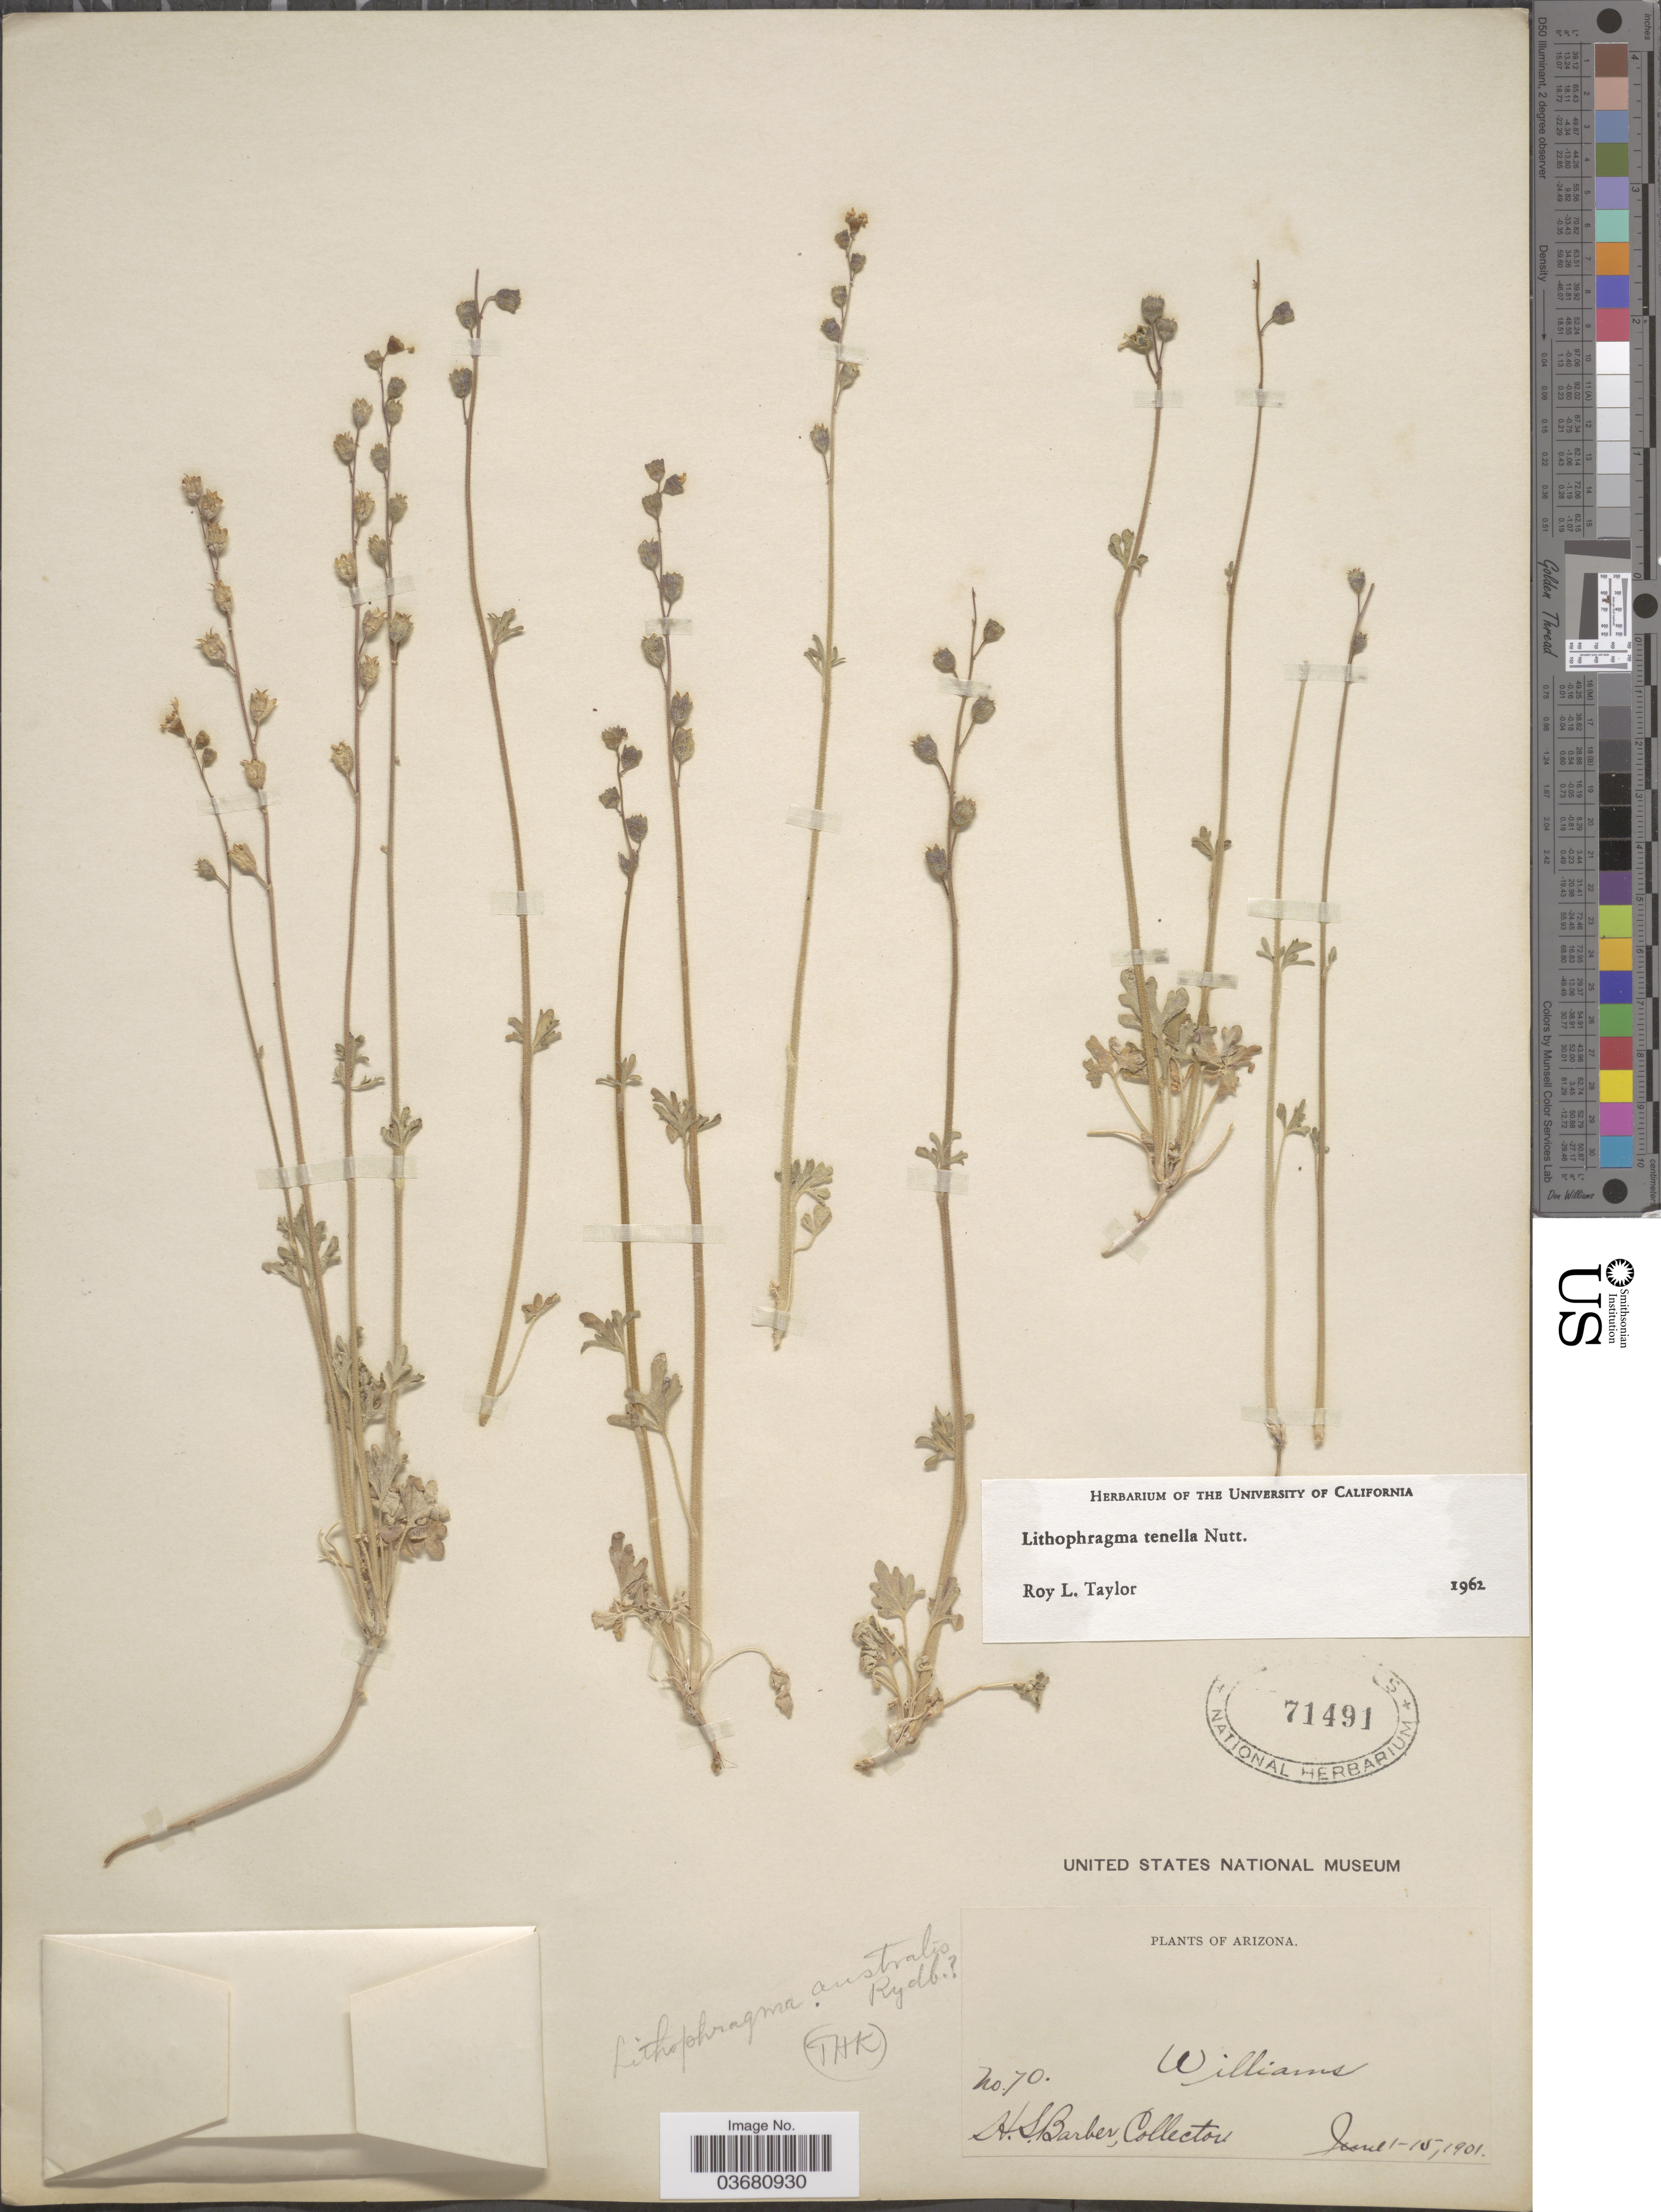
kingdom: Plantae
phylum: Tracheophyta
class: Magnoliopsida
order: Saxifragales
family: Saxifragaceae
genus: Lithophragma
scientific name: Lithophragma tenellum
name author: Nutt.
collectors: H. Barber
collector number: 70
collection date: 1901-06-01/1901-06-15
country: United States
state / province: Arizona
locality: Williams.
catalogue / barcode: US 71491